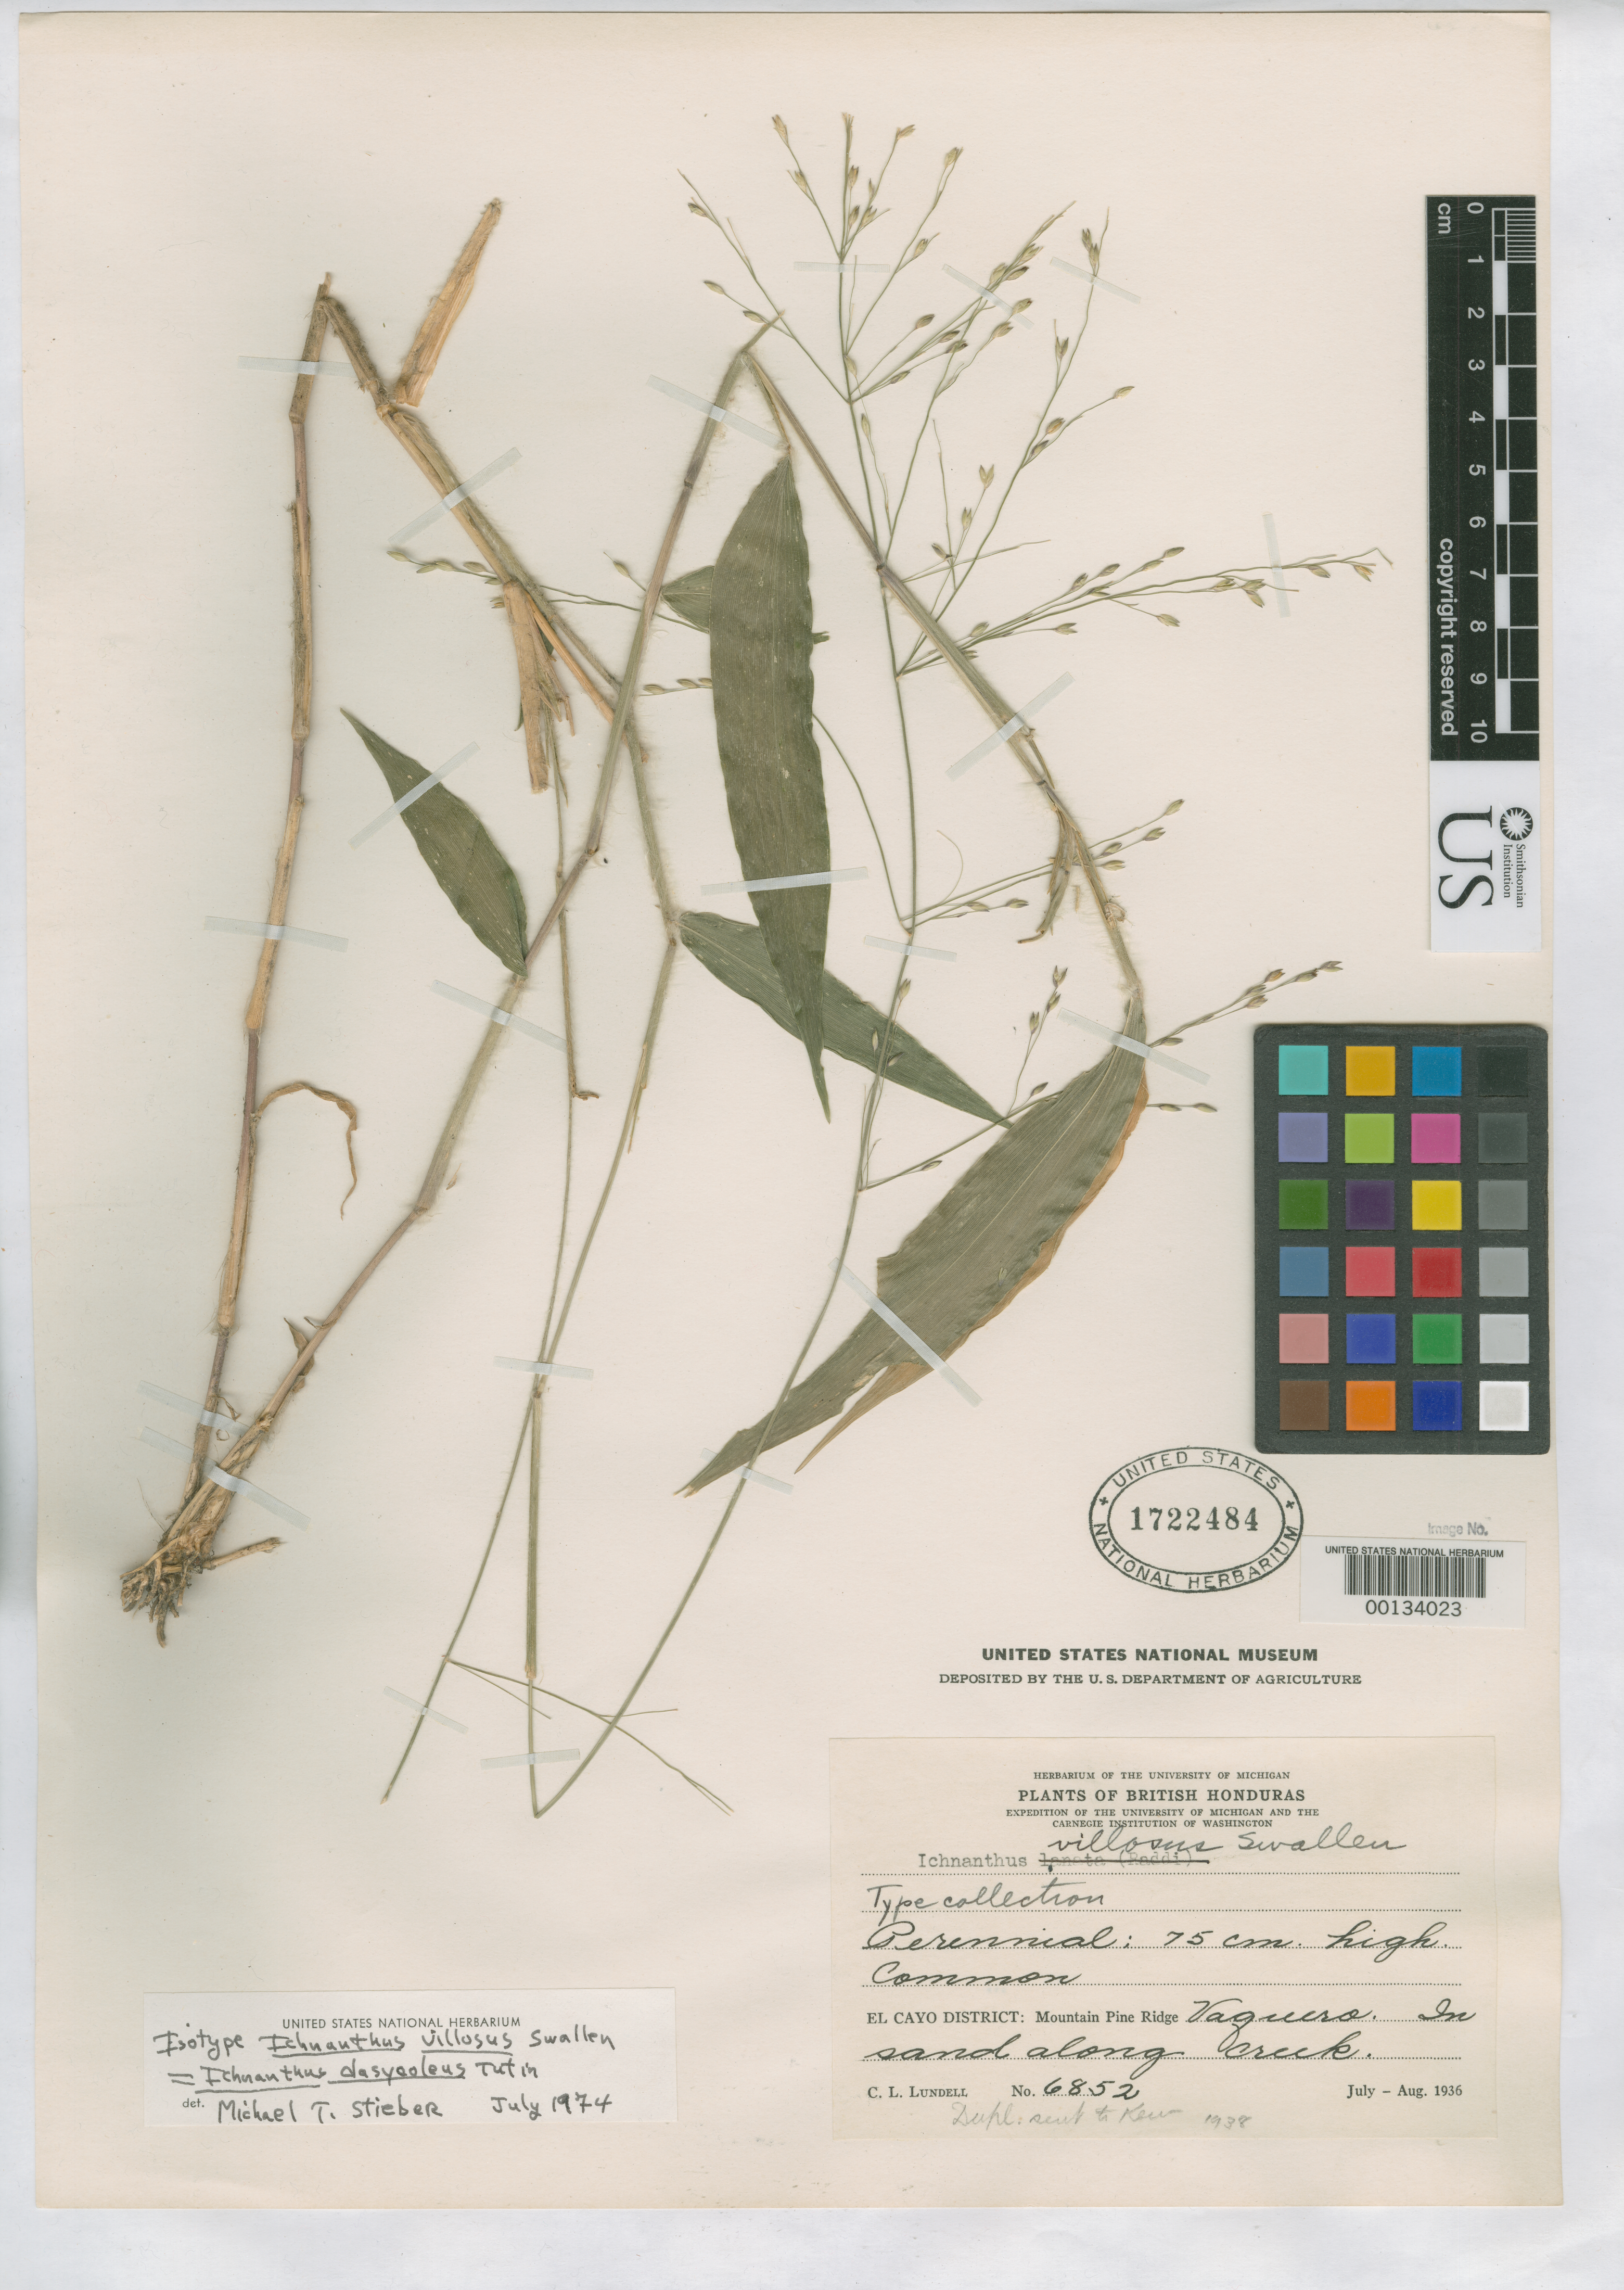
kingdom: Plantae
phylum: Tracheophyta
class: Liliopsida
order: Poales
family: Poaceae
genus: Ichnanthus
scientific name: Ichnanthus villosus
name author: Swallen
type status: Isotype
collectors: C. L. Lundell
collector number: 6852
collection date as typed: Jul 1936 to -- Aug 1936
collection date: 1936-07/1936-08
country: Belize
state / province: Cayo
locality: Along creek at Vaquero, Mountain Pine Ridge, British Honduras.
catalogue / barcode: US 1722484